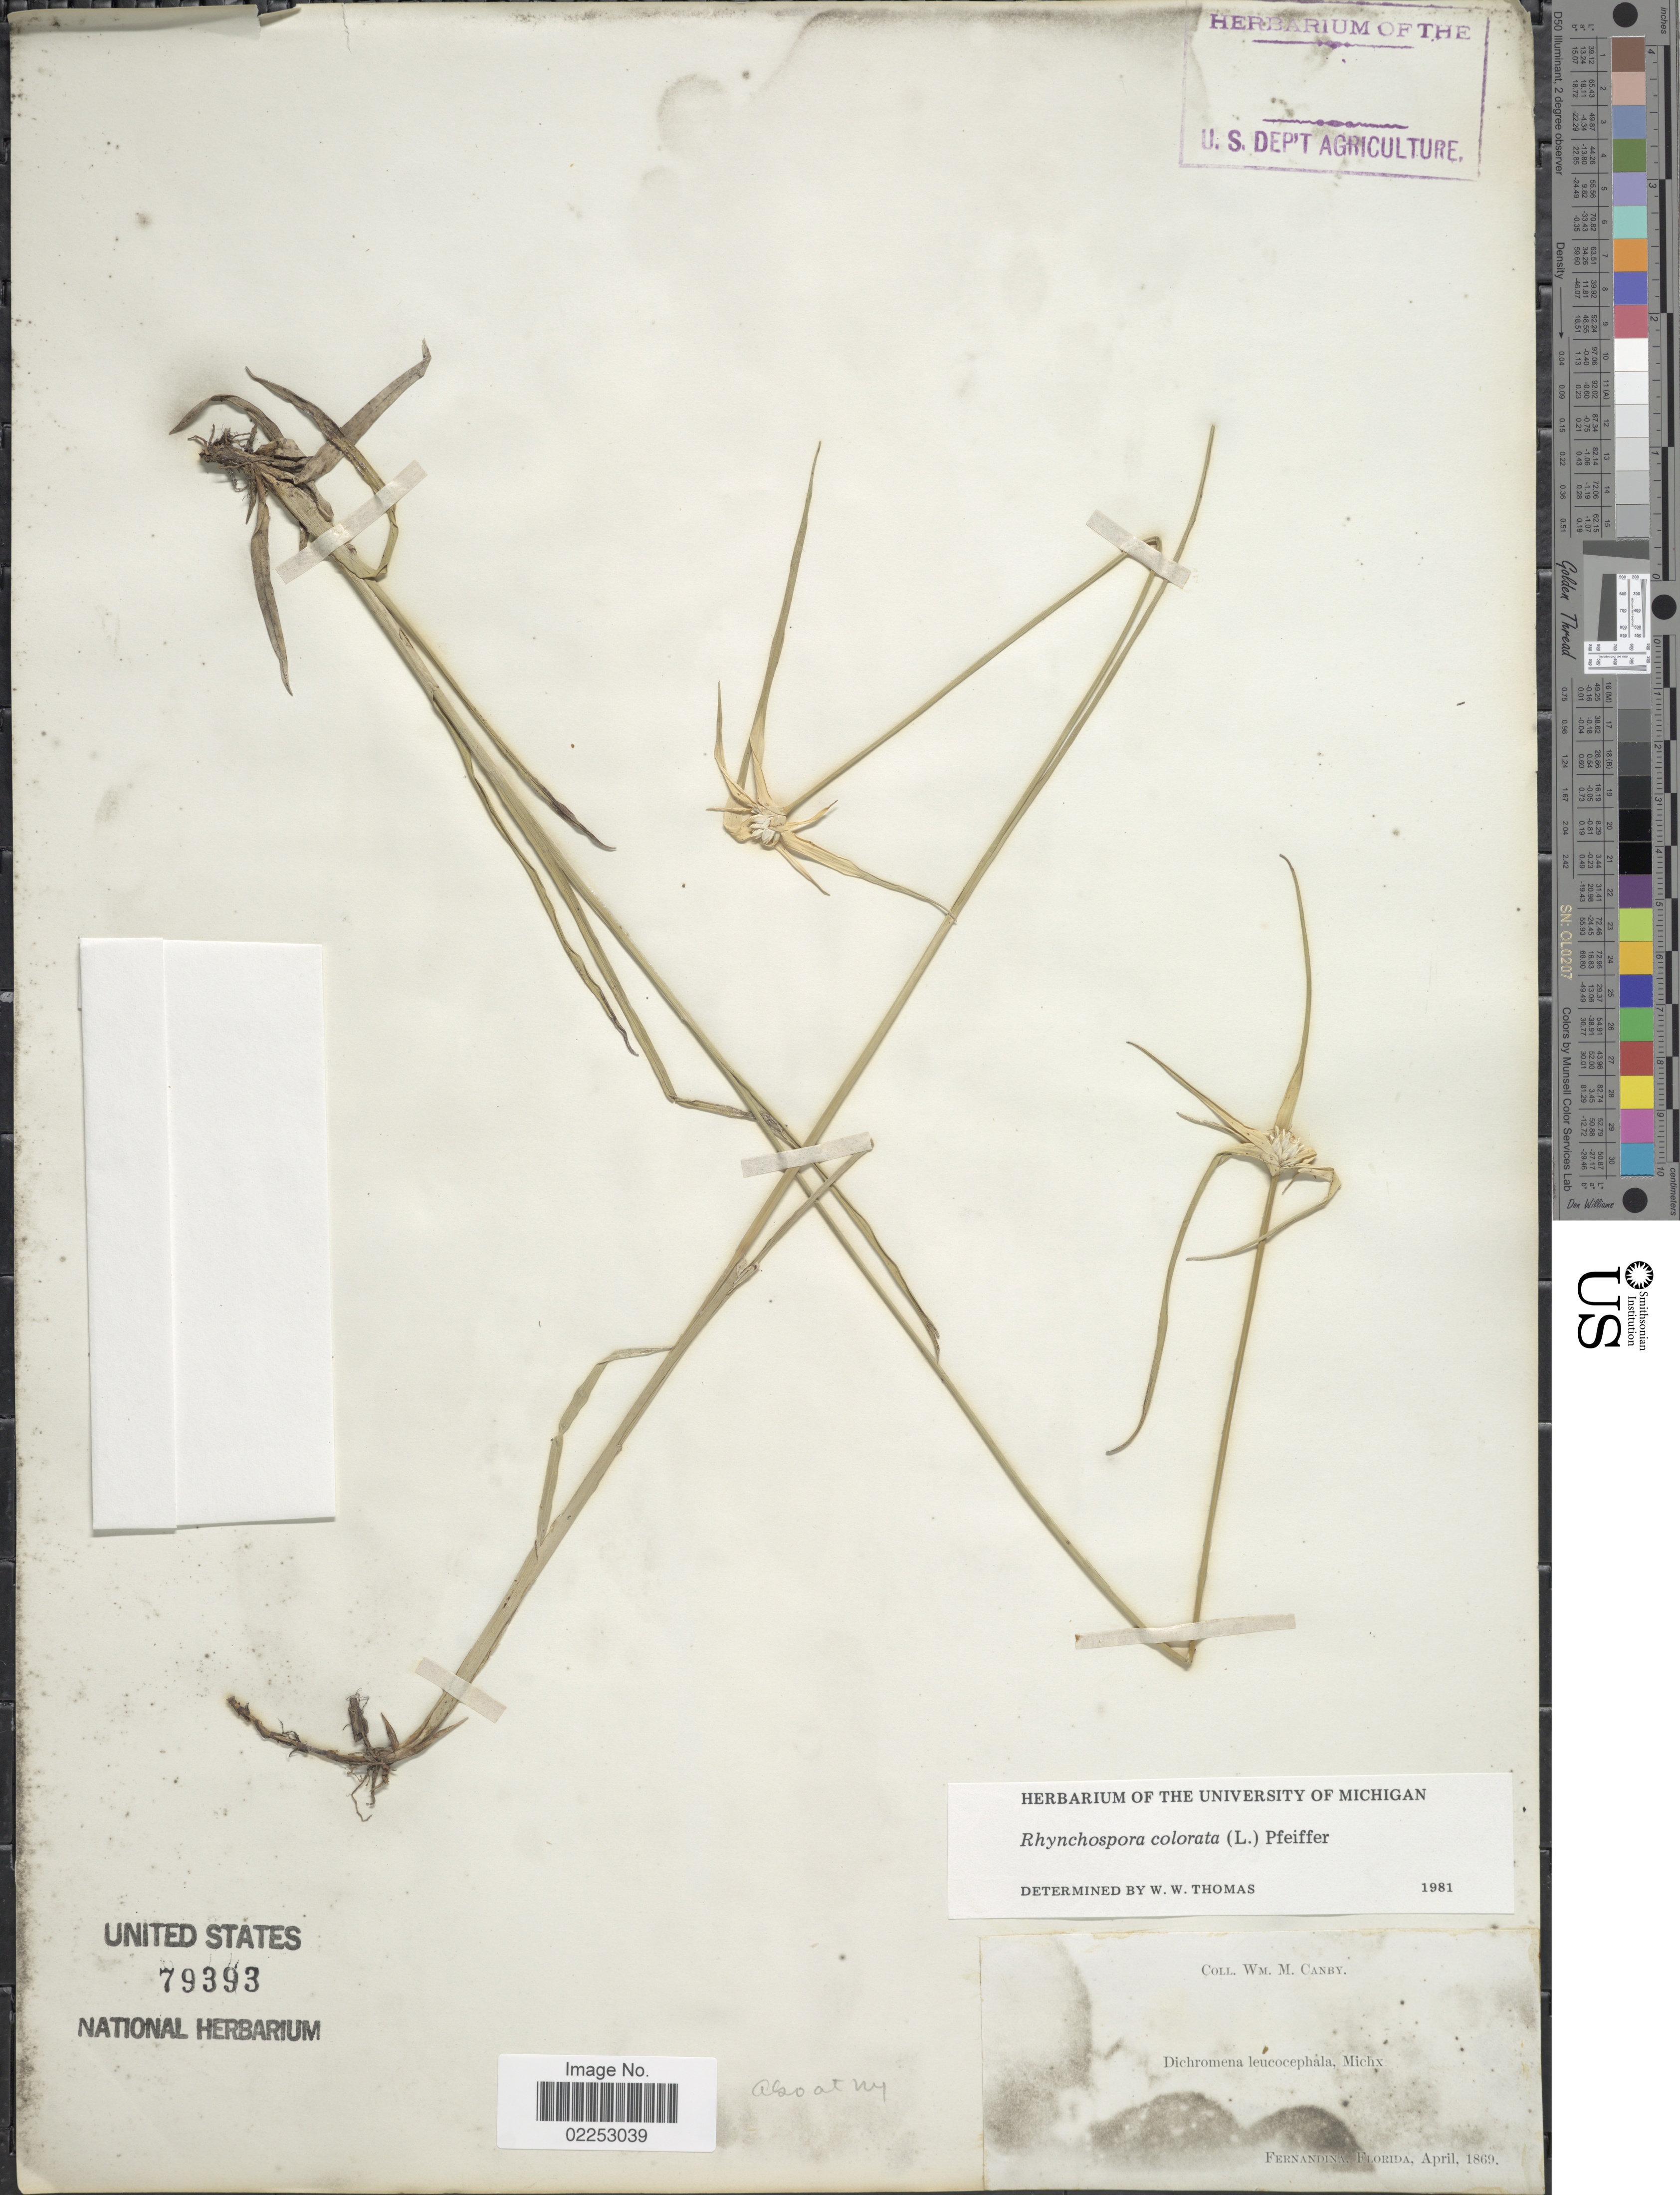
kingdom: Plantae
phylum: Tracheophyta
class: Liliopsida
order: Poales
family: Cyperaceae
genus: Rhynchospora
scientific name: Rhynchospora colorata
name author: (L.) H. Pfeiff.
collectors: W. M. Canby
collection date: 1869-04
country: United States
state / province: Florida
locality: Fernandina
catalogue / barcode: US 79393